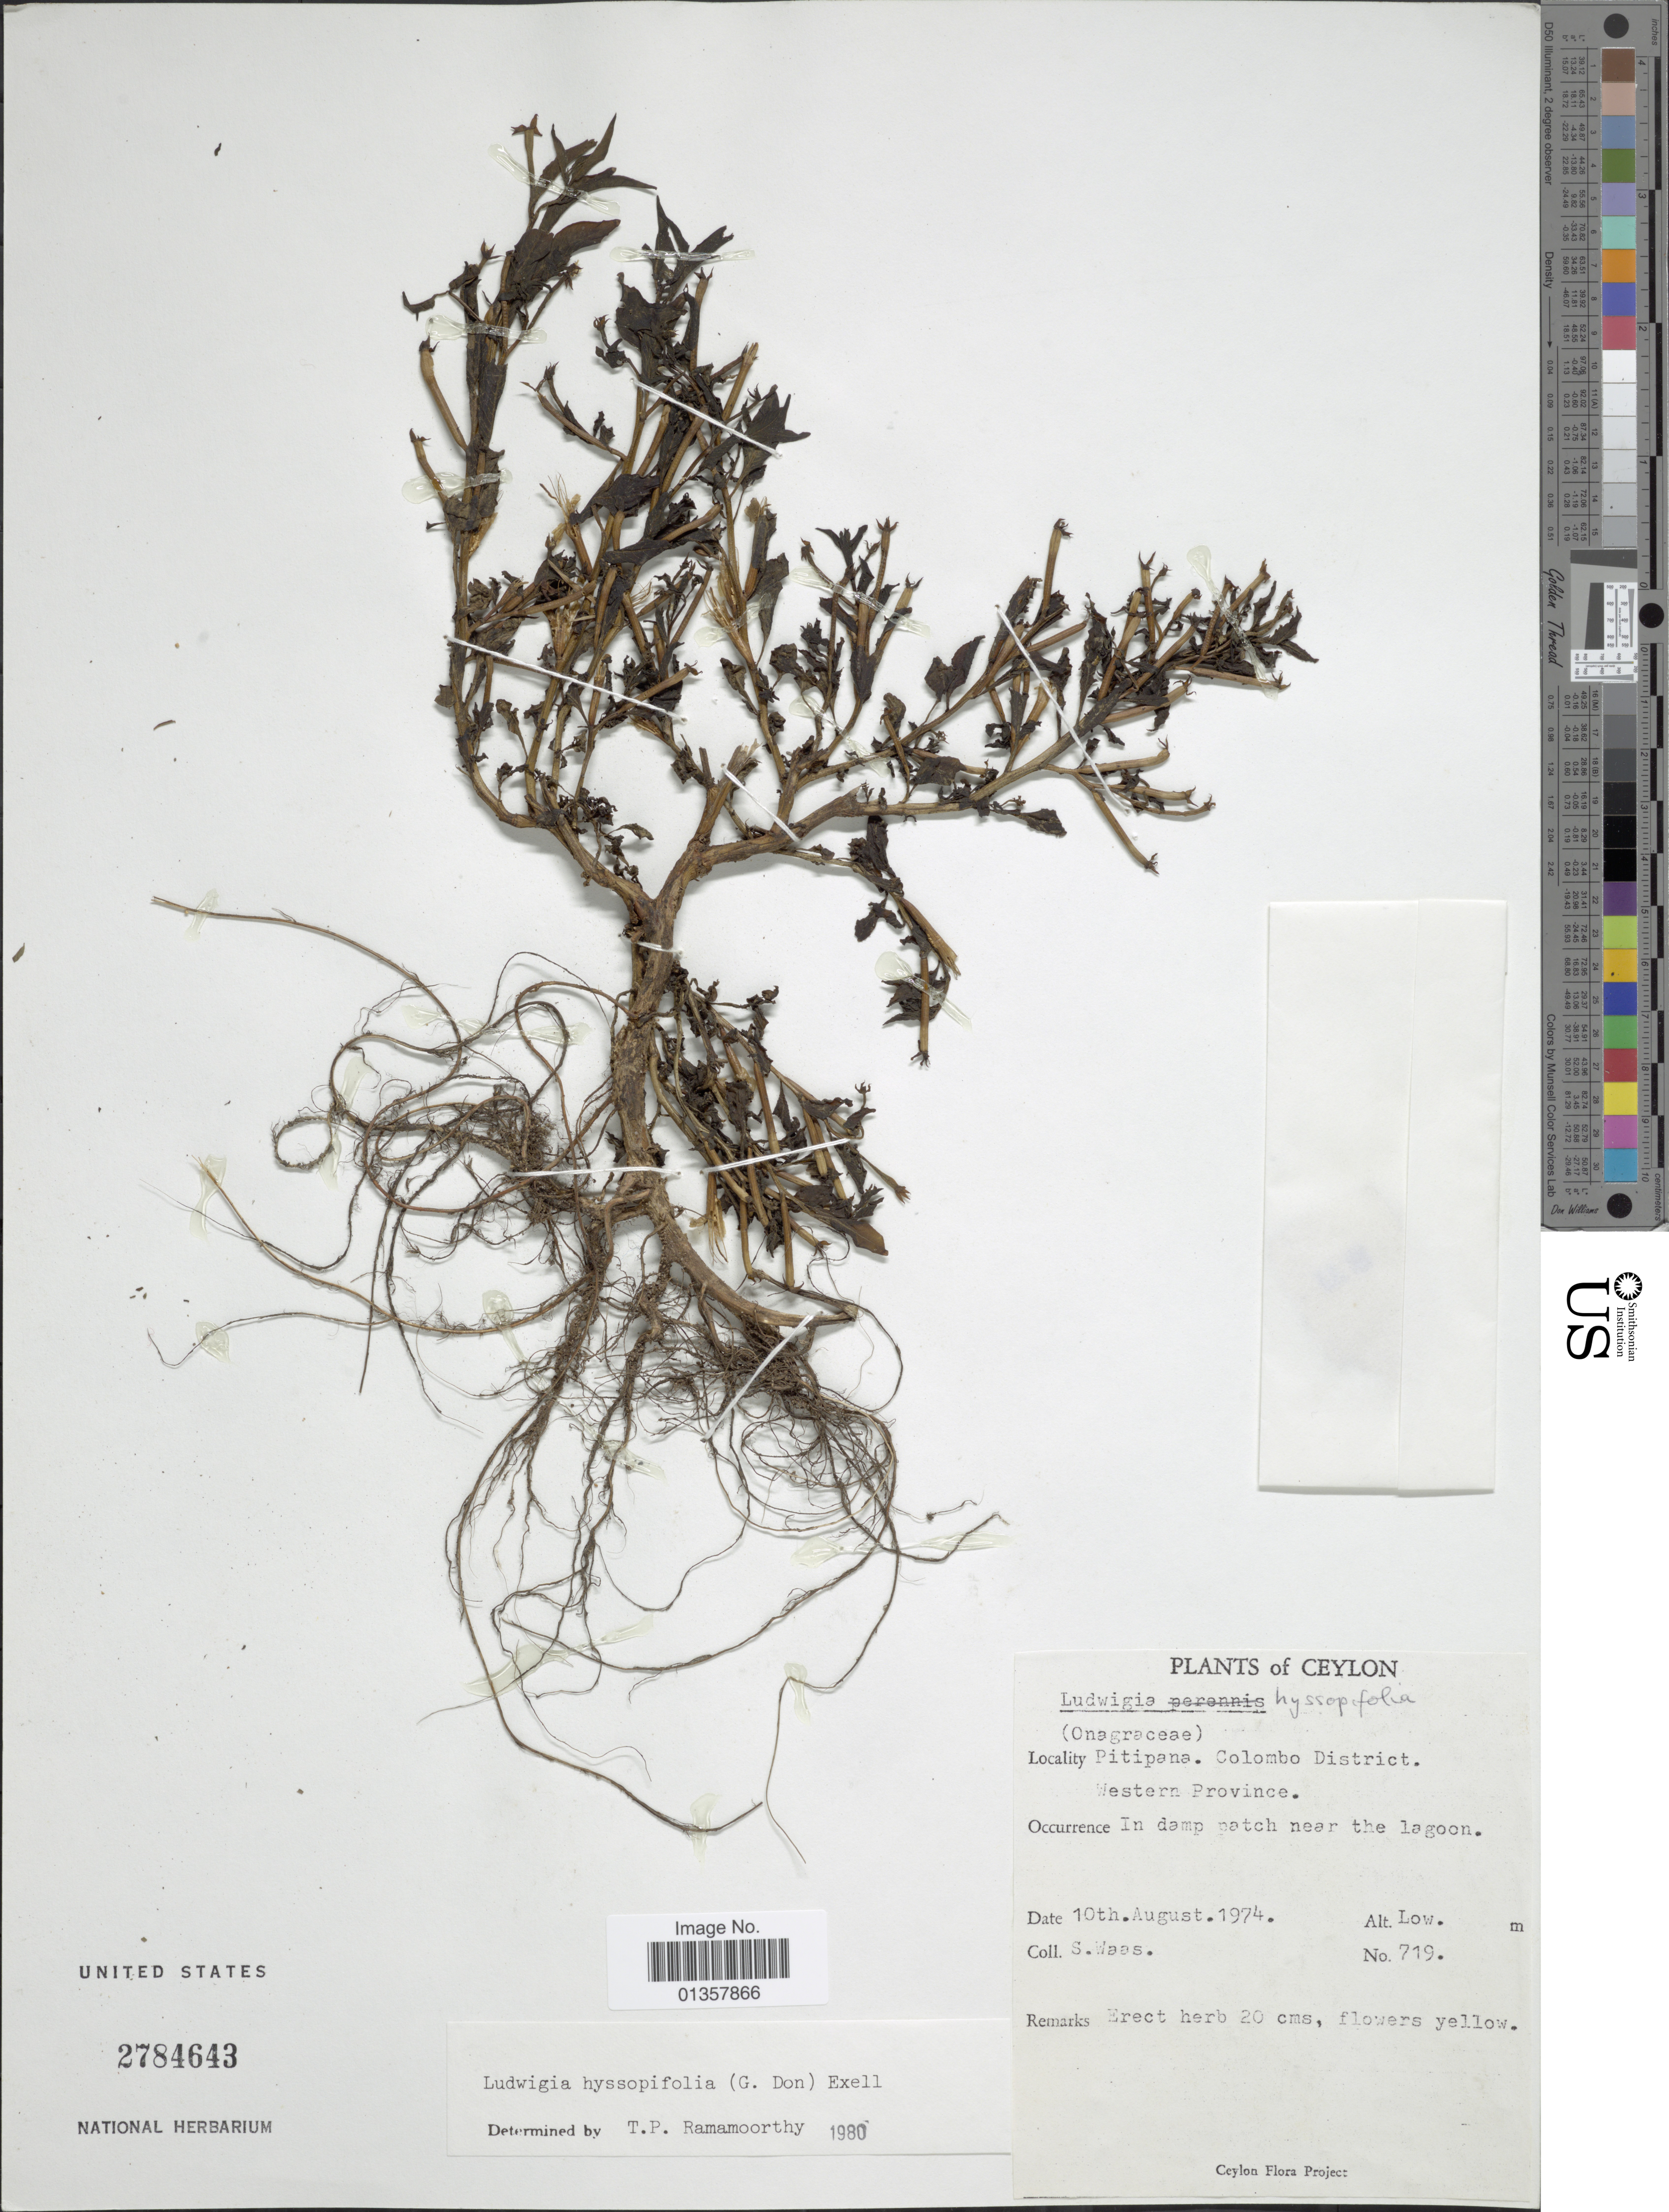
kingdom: Plantae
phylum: Tracheophyta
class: Magnoliopsida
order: Myrtales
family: Onagraceae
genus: Ludwigia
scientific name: Ludwigia hyssopifolia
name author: (G. Don) Exell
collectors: S. Waas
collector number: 719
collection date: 1974-08-10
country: Sri Lanka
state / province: Western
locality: Ceylon. Pitipana. Colombo District. Western Province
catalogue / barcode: US 2784643